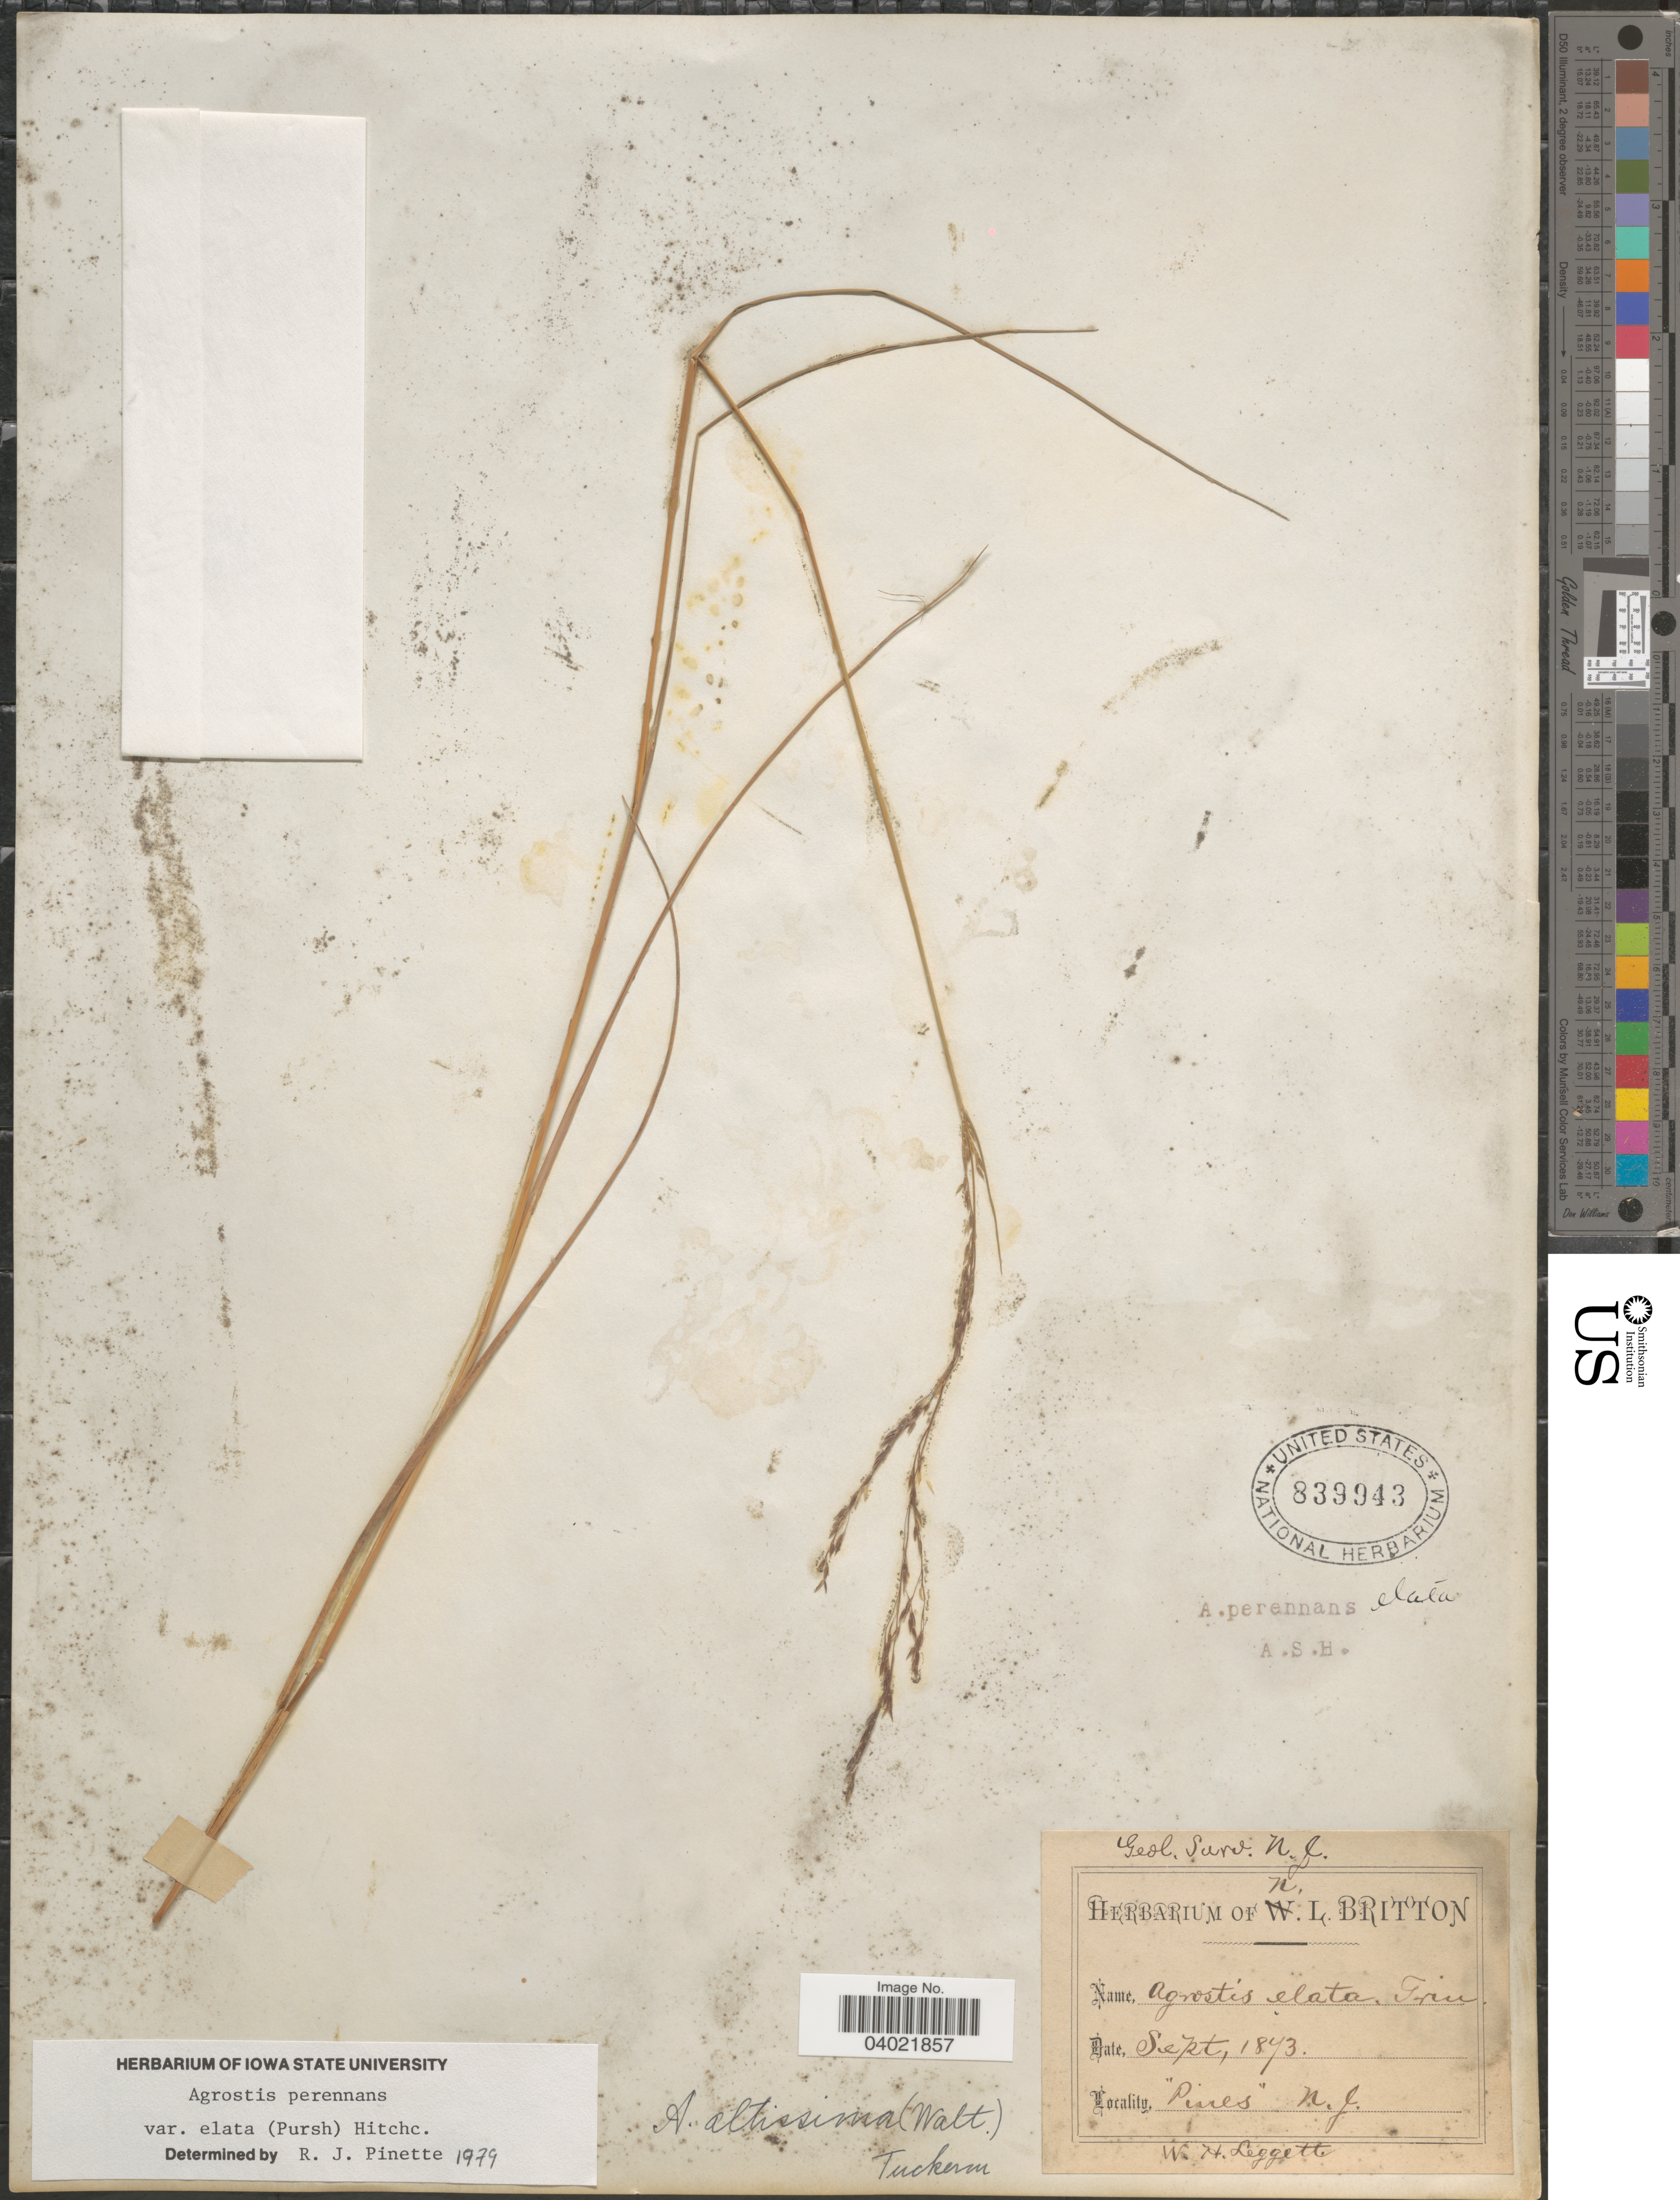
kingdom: Plantae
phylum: Tracheophyta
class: Liliopsida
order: Poales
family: Poaceae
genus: Agrostis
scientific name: Agrostis perennans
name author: (Walter) Tuck.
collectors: W. Leggett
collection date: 1873-09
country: United States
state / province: New Jersey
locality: Pines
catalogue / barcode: US 839943